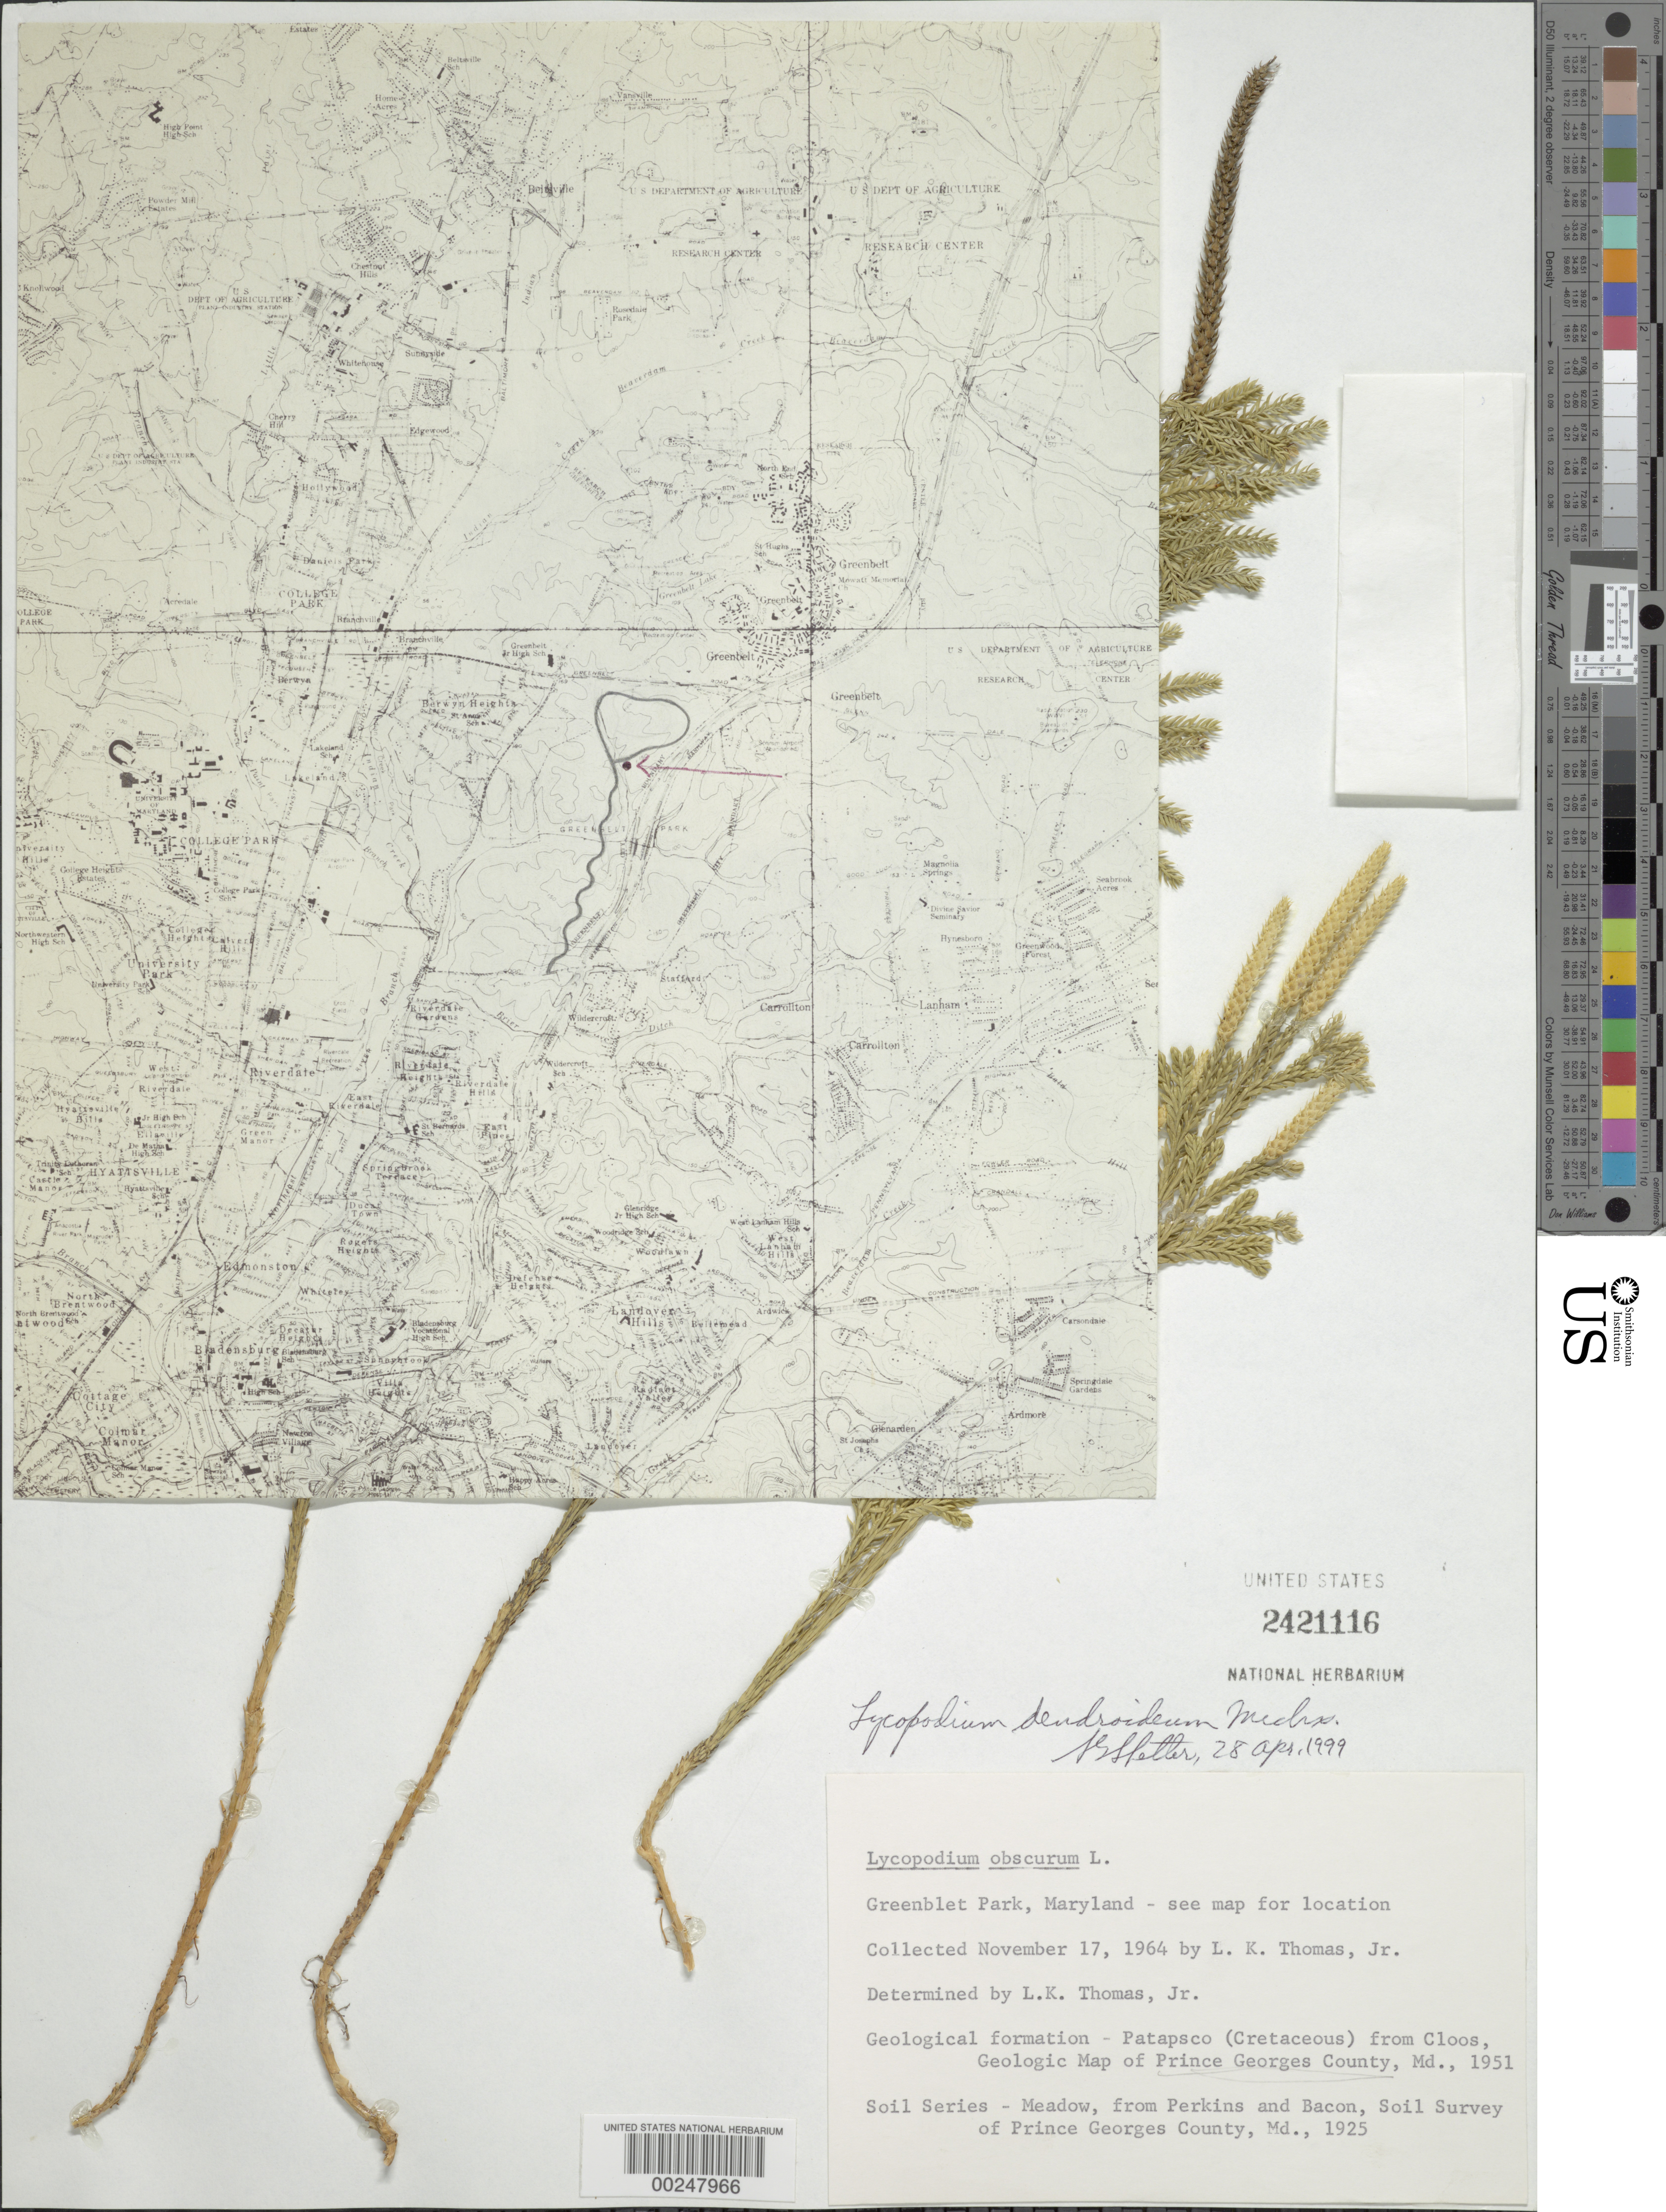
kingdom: Plantae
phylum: Tracheophyta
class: Lycopodiopsida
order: Lycopodiales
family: Lycopodiaceae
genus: Dendrolycopodium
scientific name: Dendrolycopodium dendroideum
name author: (Michx.) A. Haines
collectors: L. Thomas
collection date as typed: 17 Nov 1964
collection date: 1964-11-17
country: United States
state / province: Maryland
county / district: Prince George's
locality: Greenbelt Park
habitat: Meadow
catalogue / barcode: US 2421116